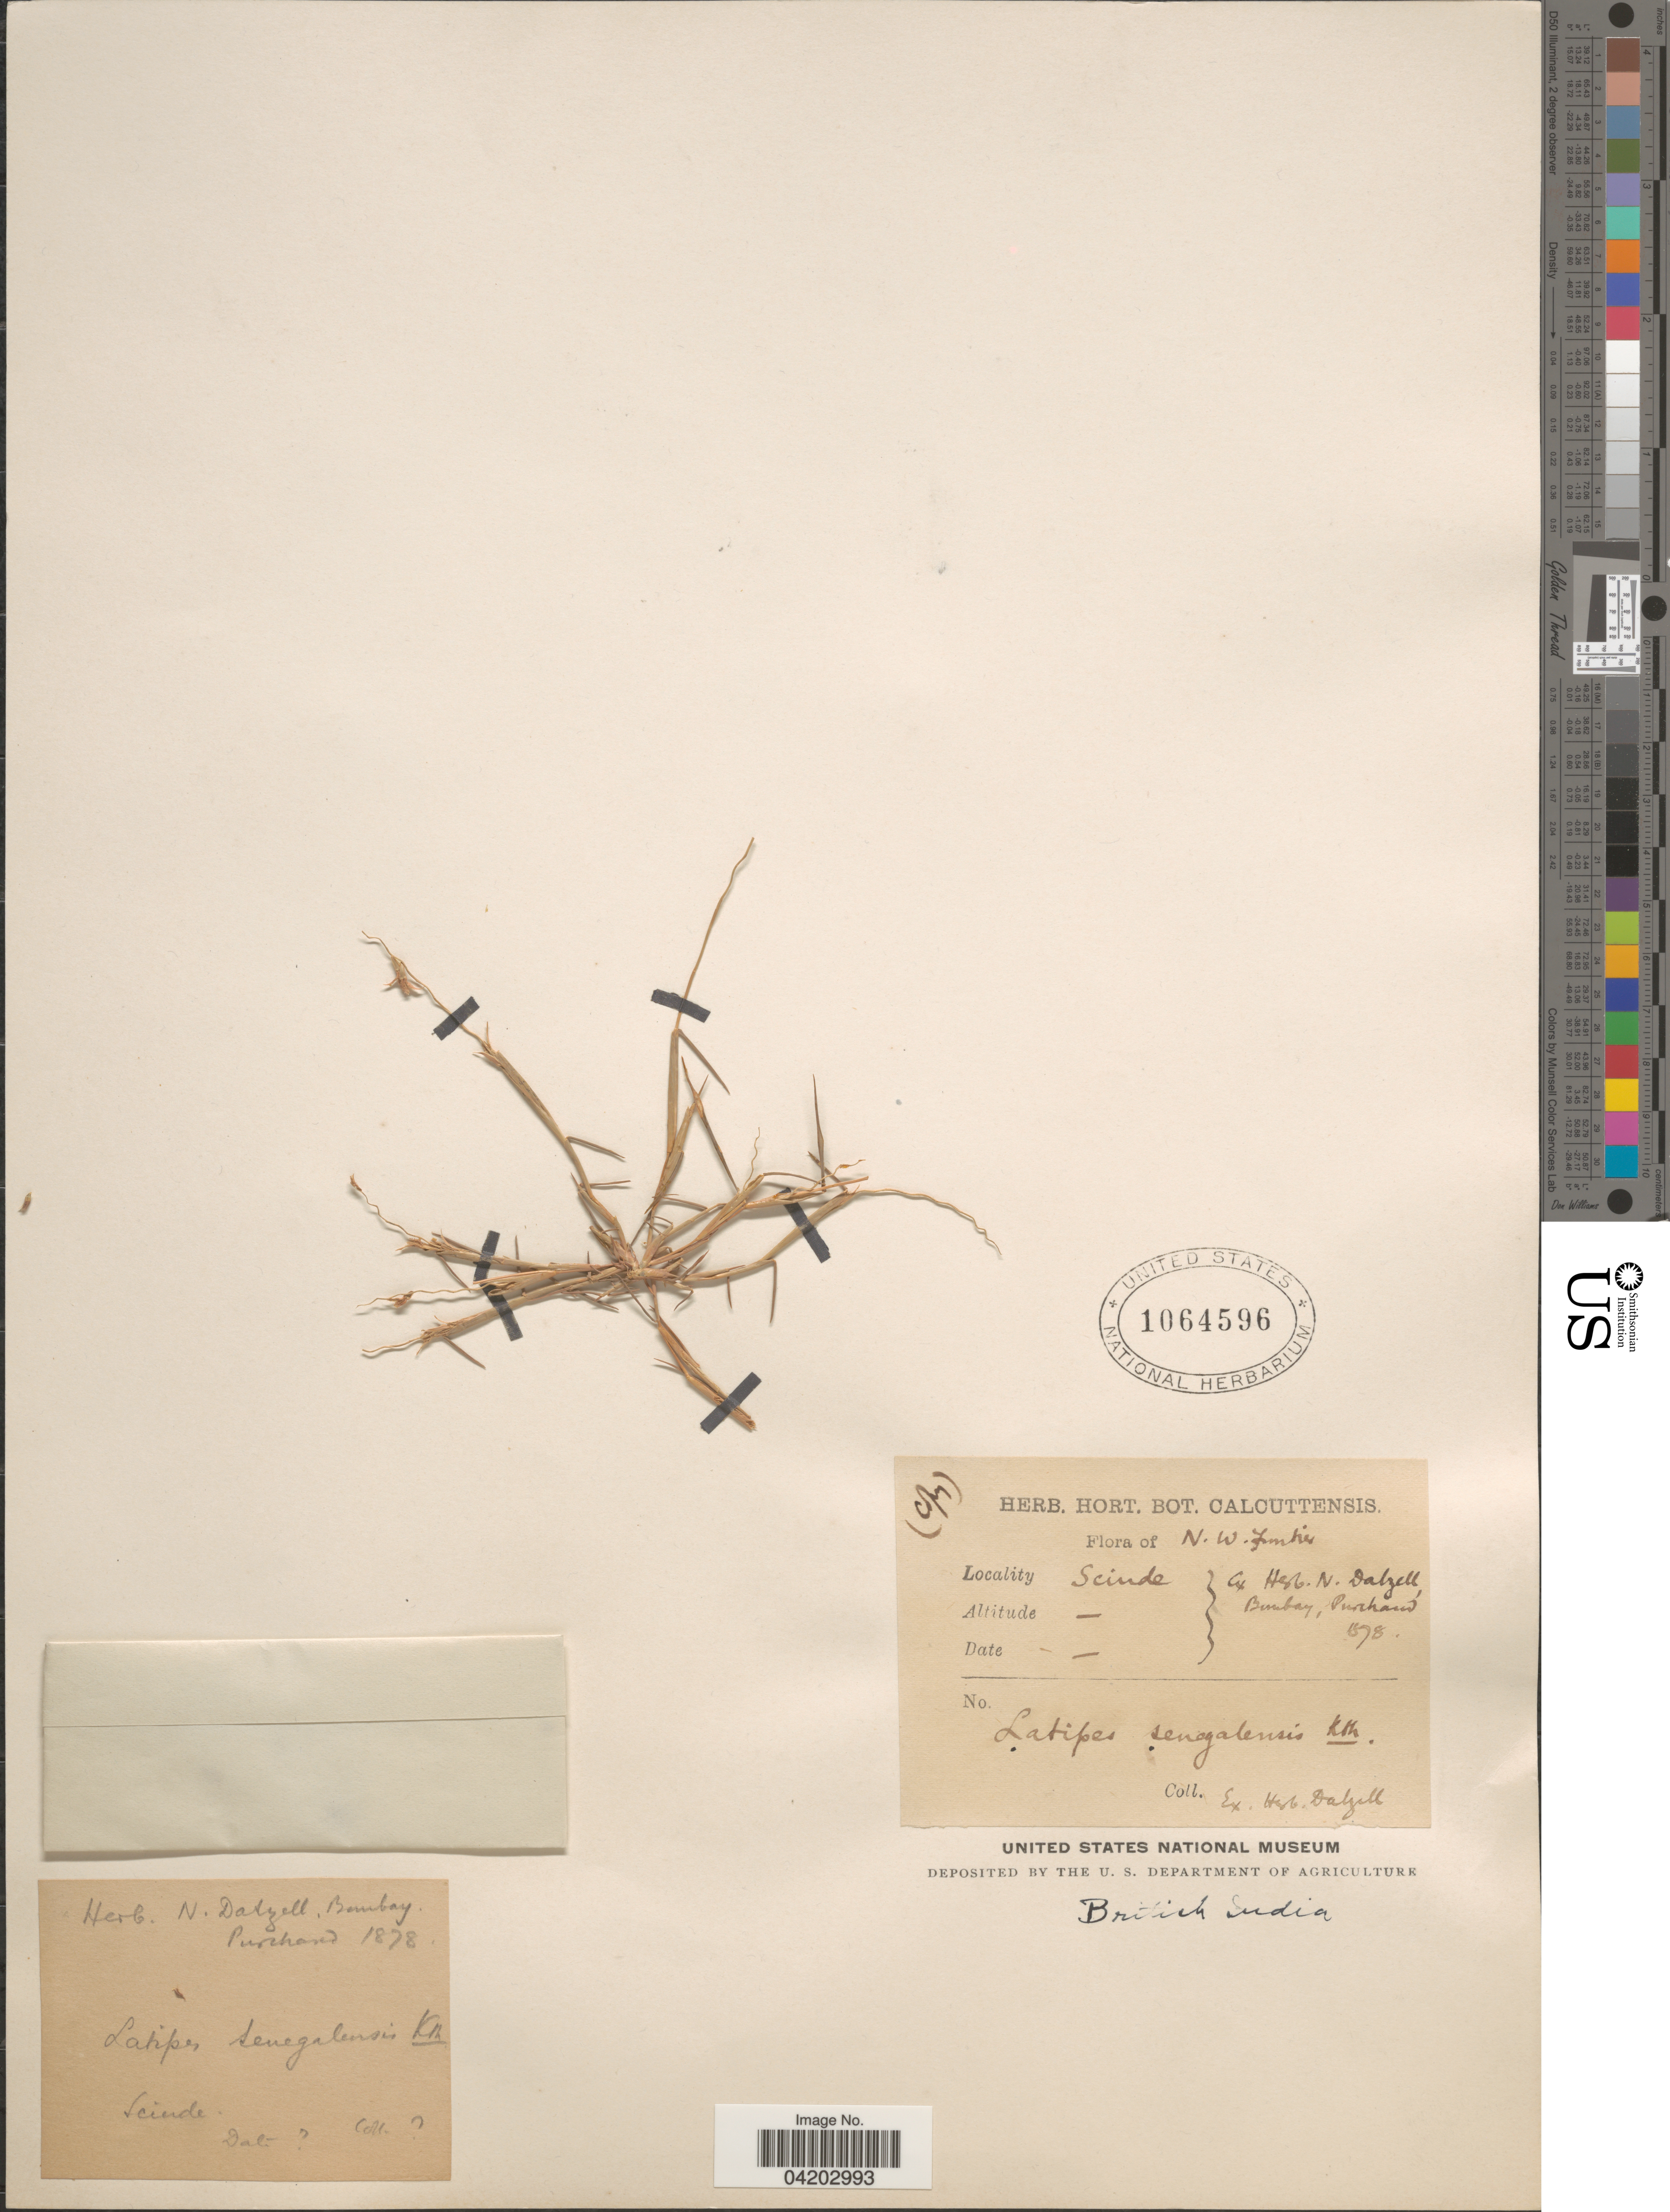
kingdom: Plantae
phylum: Tracheophyta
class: Liliopsida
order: Poales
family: Poaceae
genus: Leptothrium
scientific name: Leptothrium inerme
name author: (Chiov.) P.M. Peterson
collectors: Ex herb. Dalzell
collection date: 1878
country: Pakistan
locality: N. W. Frontier. Scinde.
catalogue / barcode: US 1064596